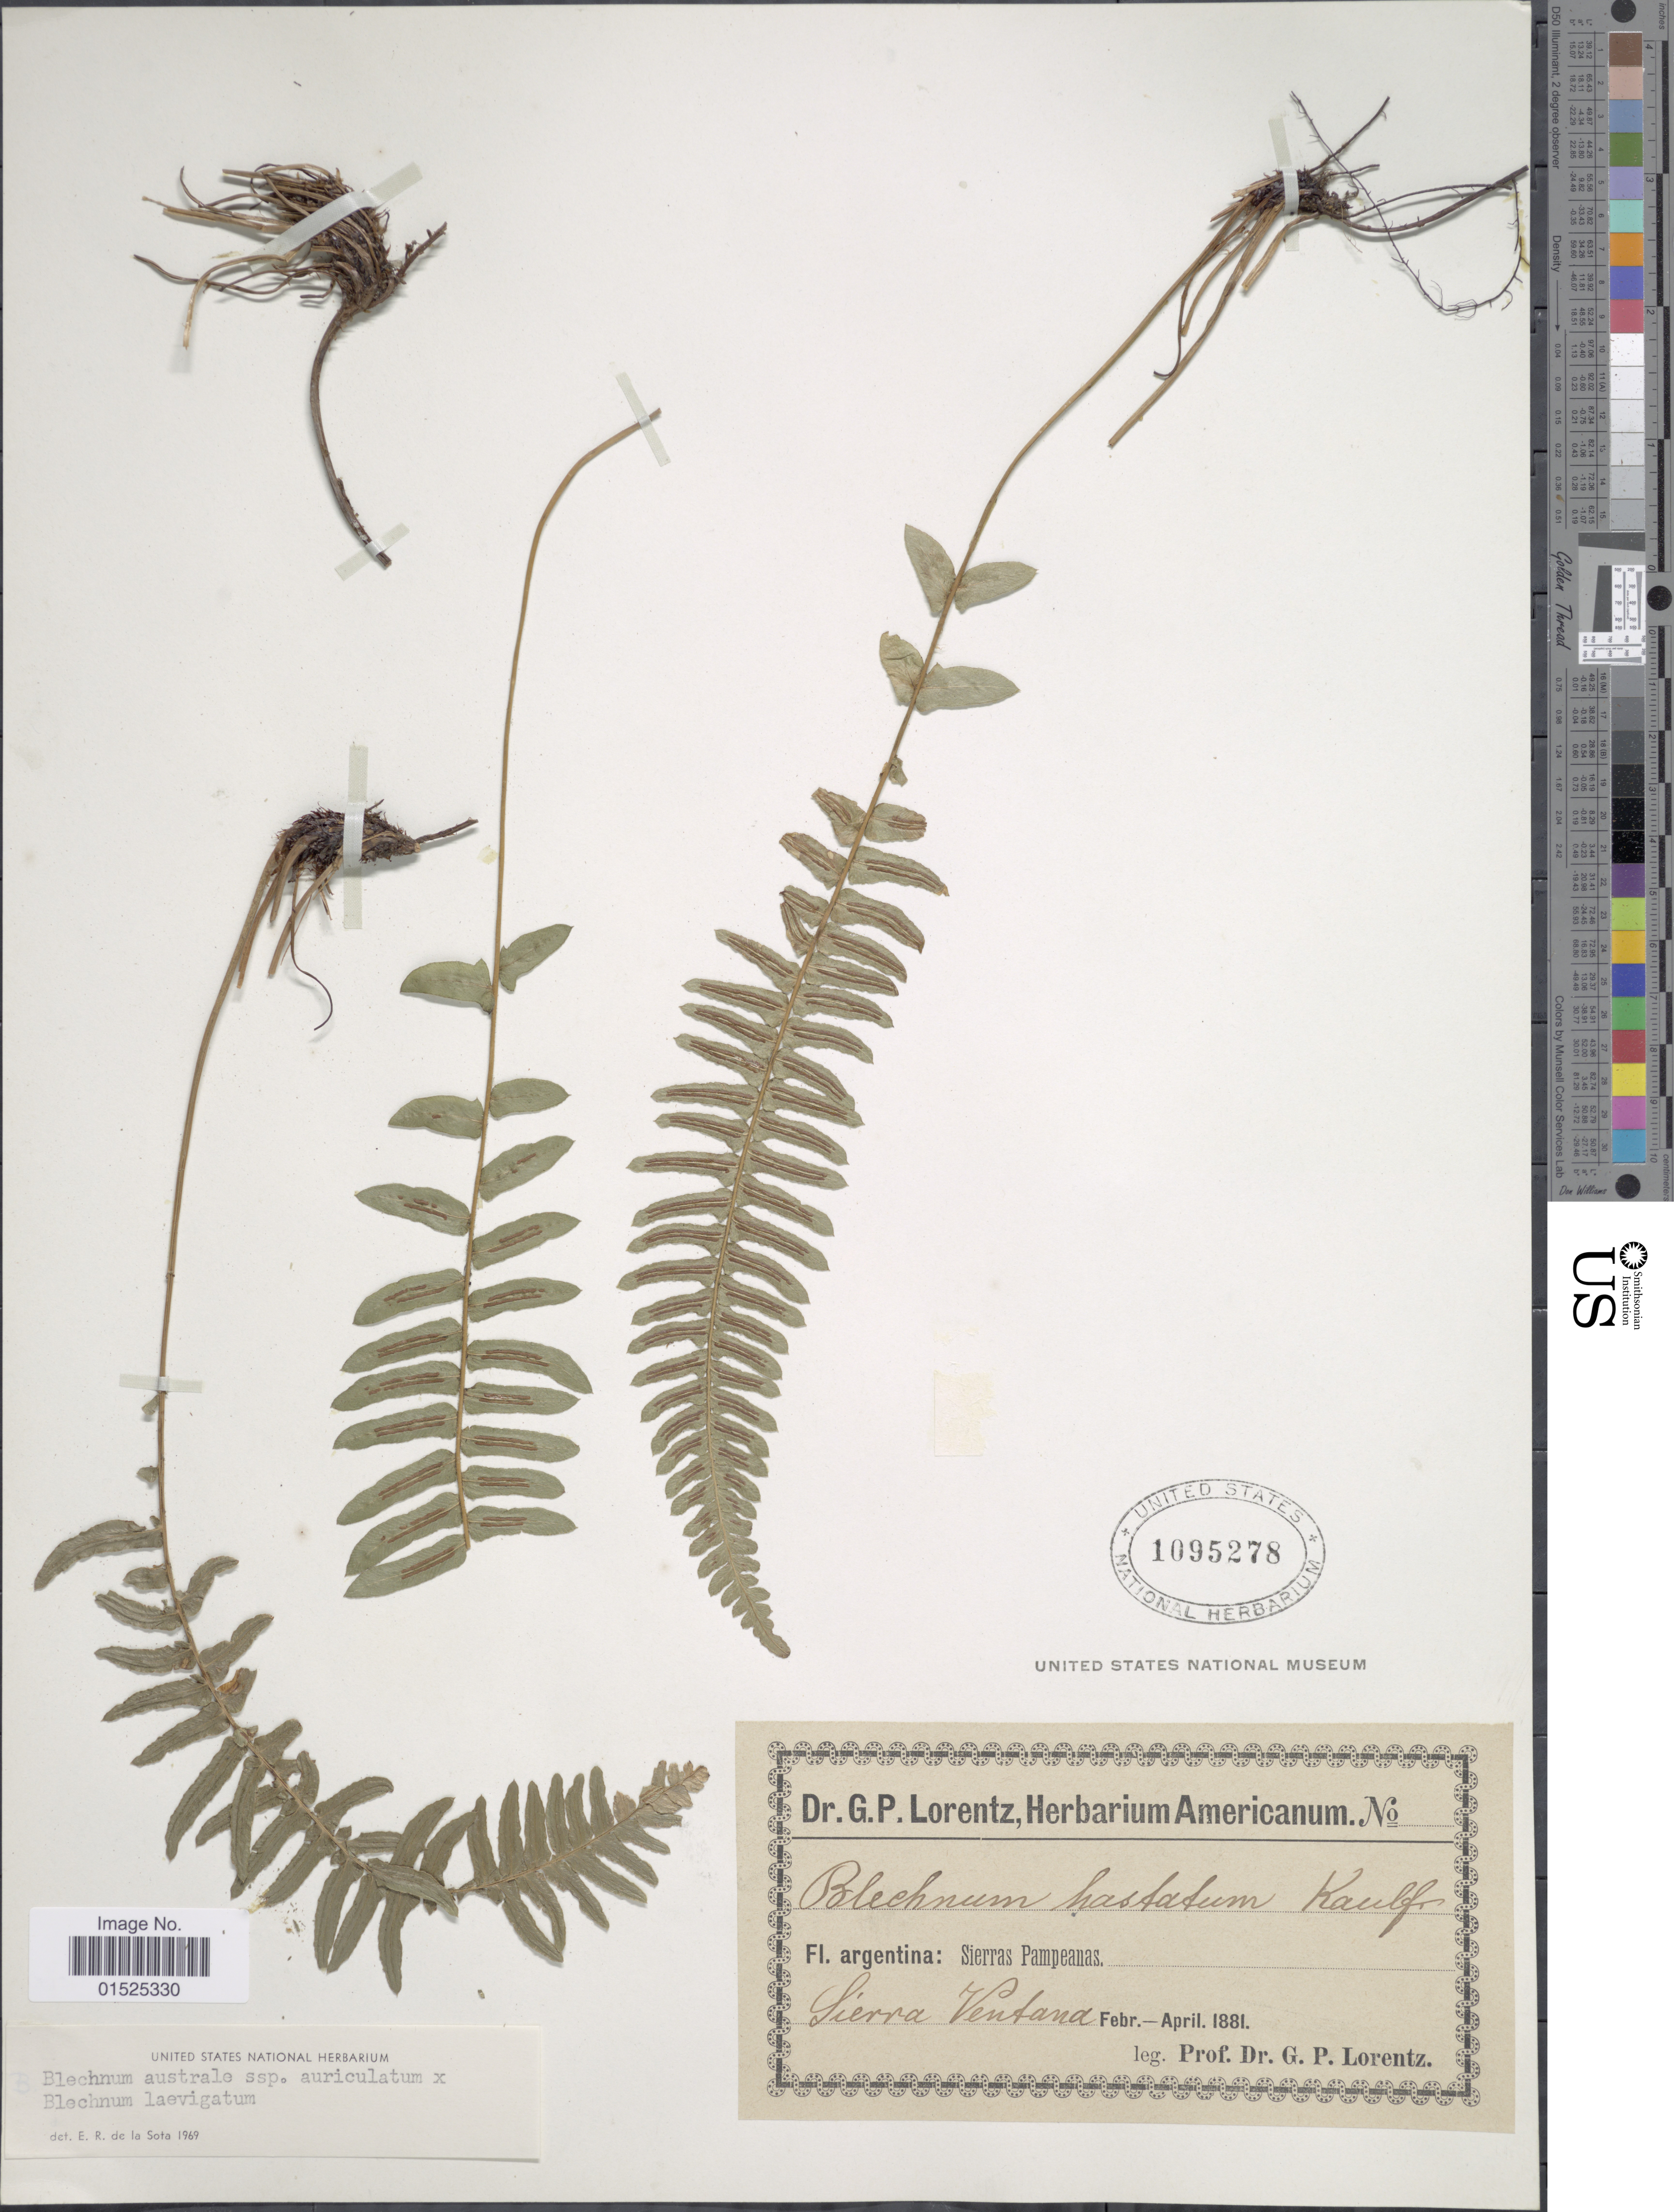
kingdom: Plantae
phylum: Tracheophyta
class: Polypodiopsida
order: Polypodiales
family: Blechnaceae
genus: Blechnum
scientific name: Blechnum australe subsp. auriculatum x B. laevigatum Cav.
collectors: P. G. Lorentz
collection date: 1881-02/1881-04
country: Argentina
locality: Fl. Argetnina: Sierras Pampeanas, Sierra Ventana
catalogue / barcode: US 1095278